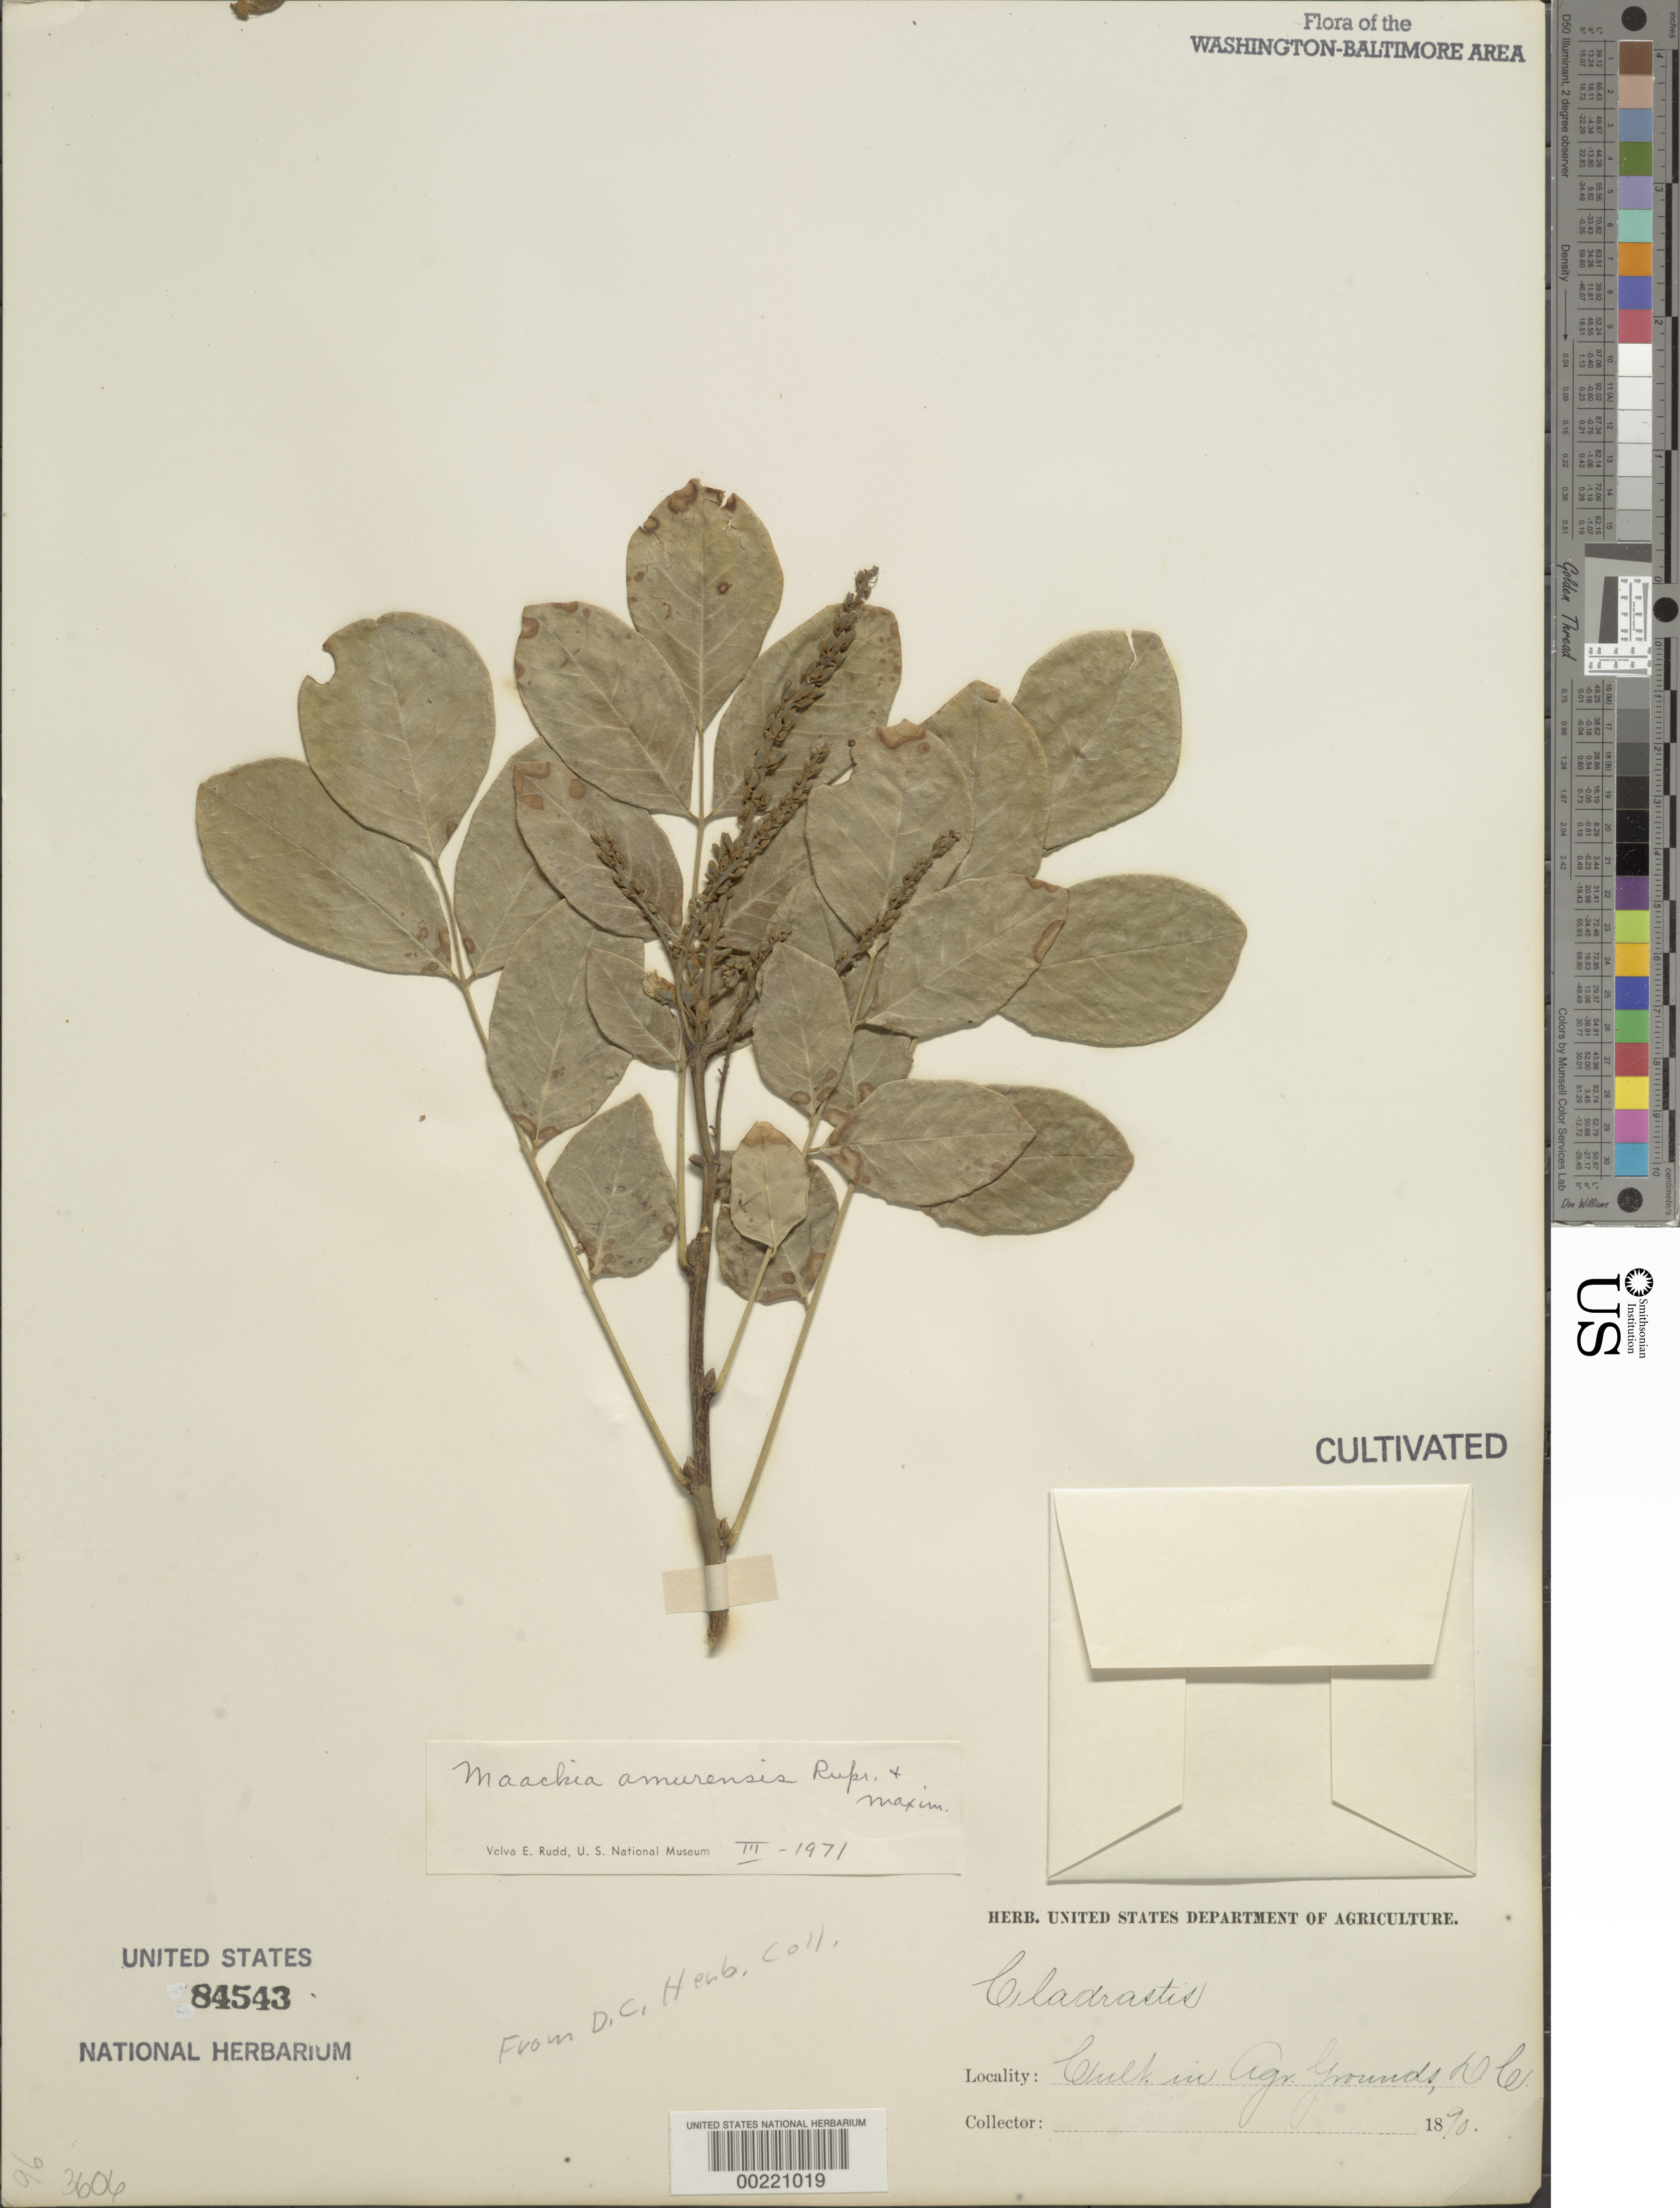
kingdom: Plantae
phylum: Tracheophyta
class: Magnoliopsida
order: Fabales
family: Fabaceae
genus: Maackia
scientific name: Maackia amurensis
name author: Rupr.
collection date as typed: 1890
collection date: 1890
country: United States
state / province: District of Columbia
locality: Department of Agriculture grounds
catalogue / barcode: US 84543